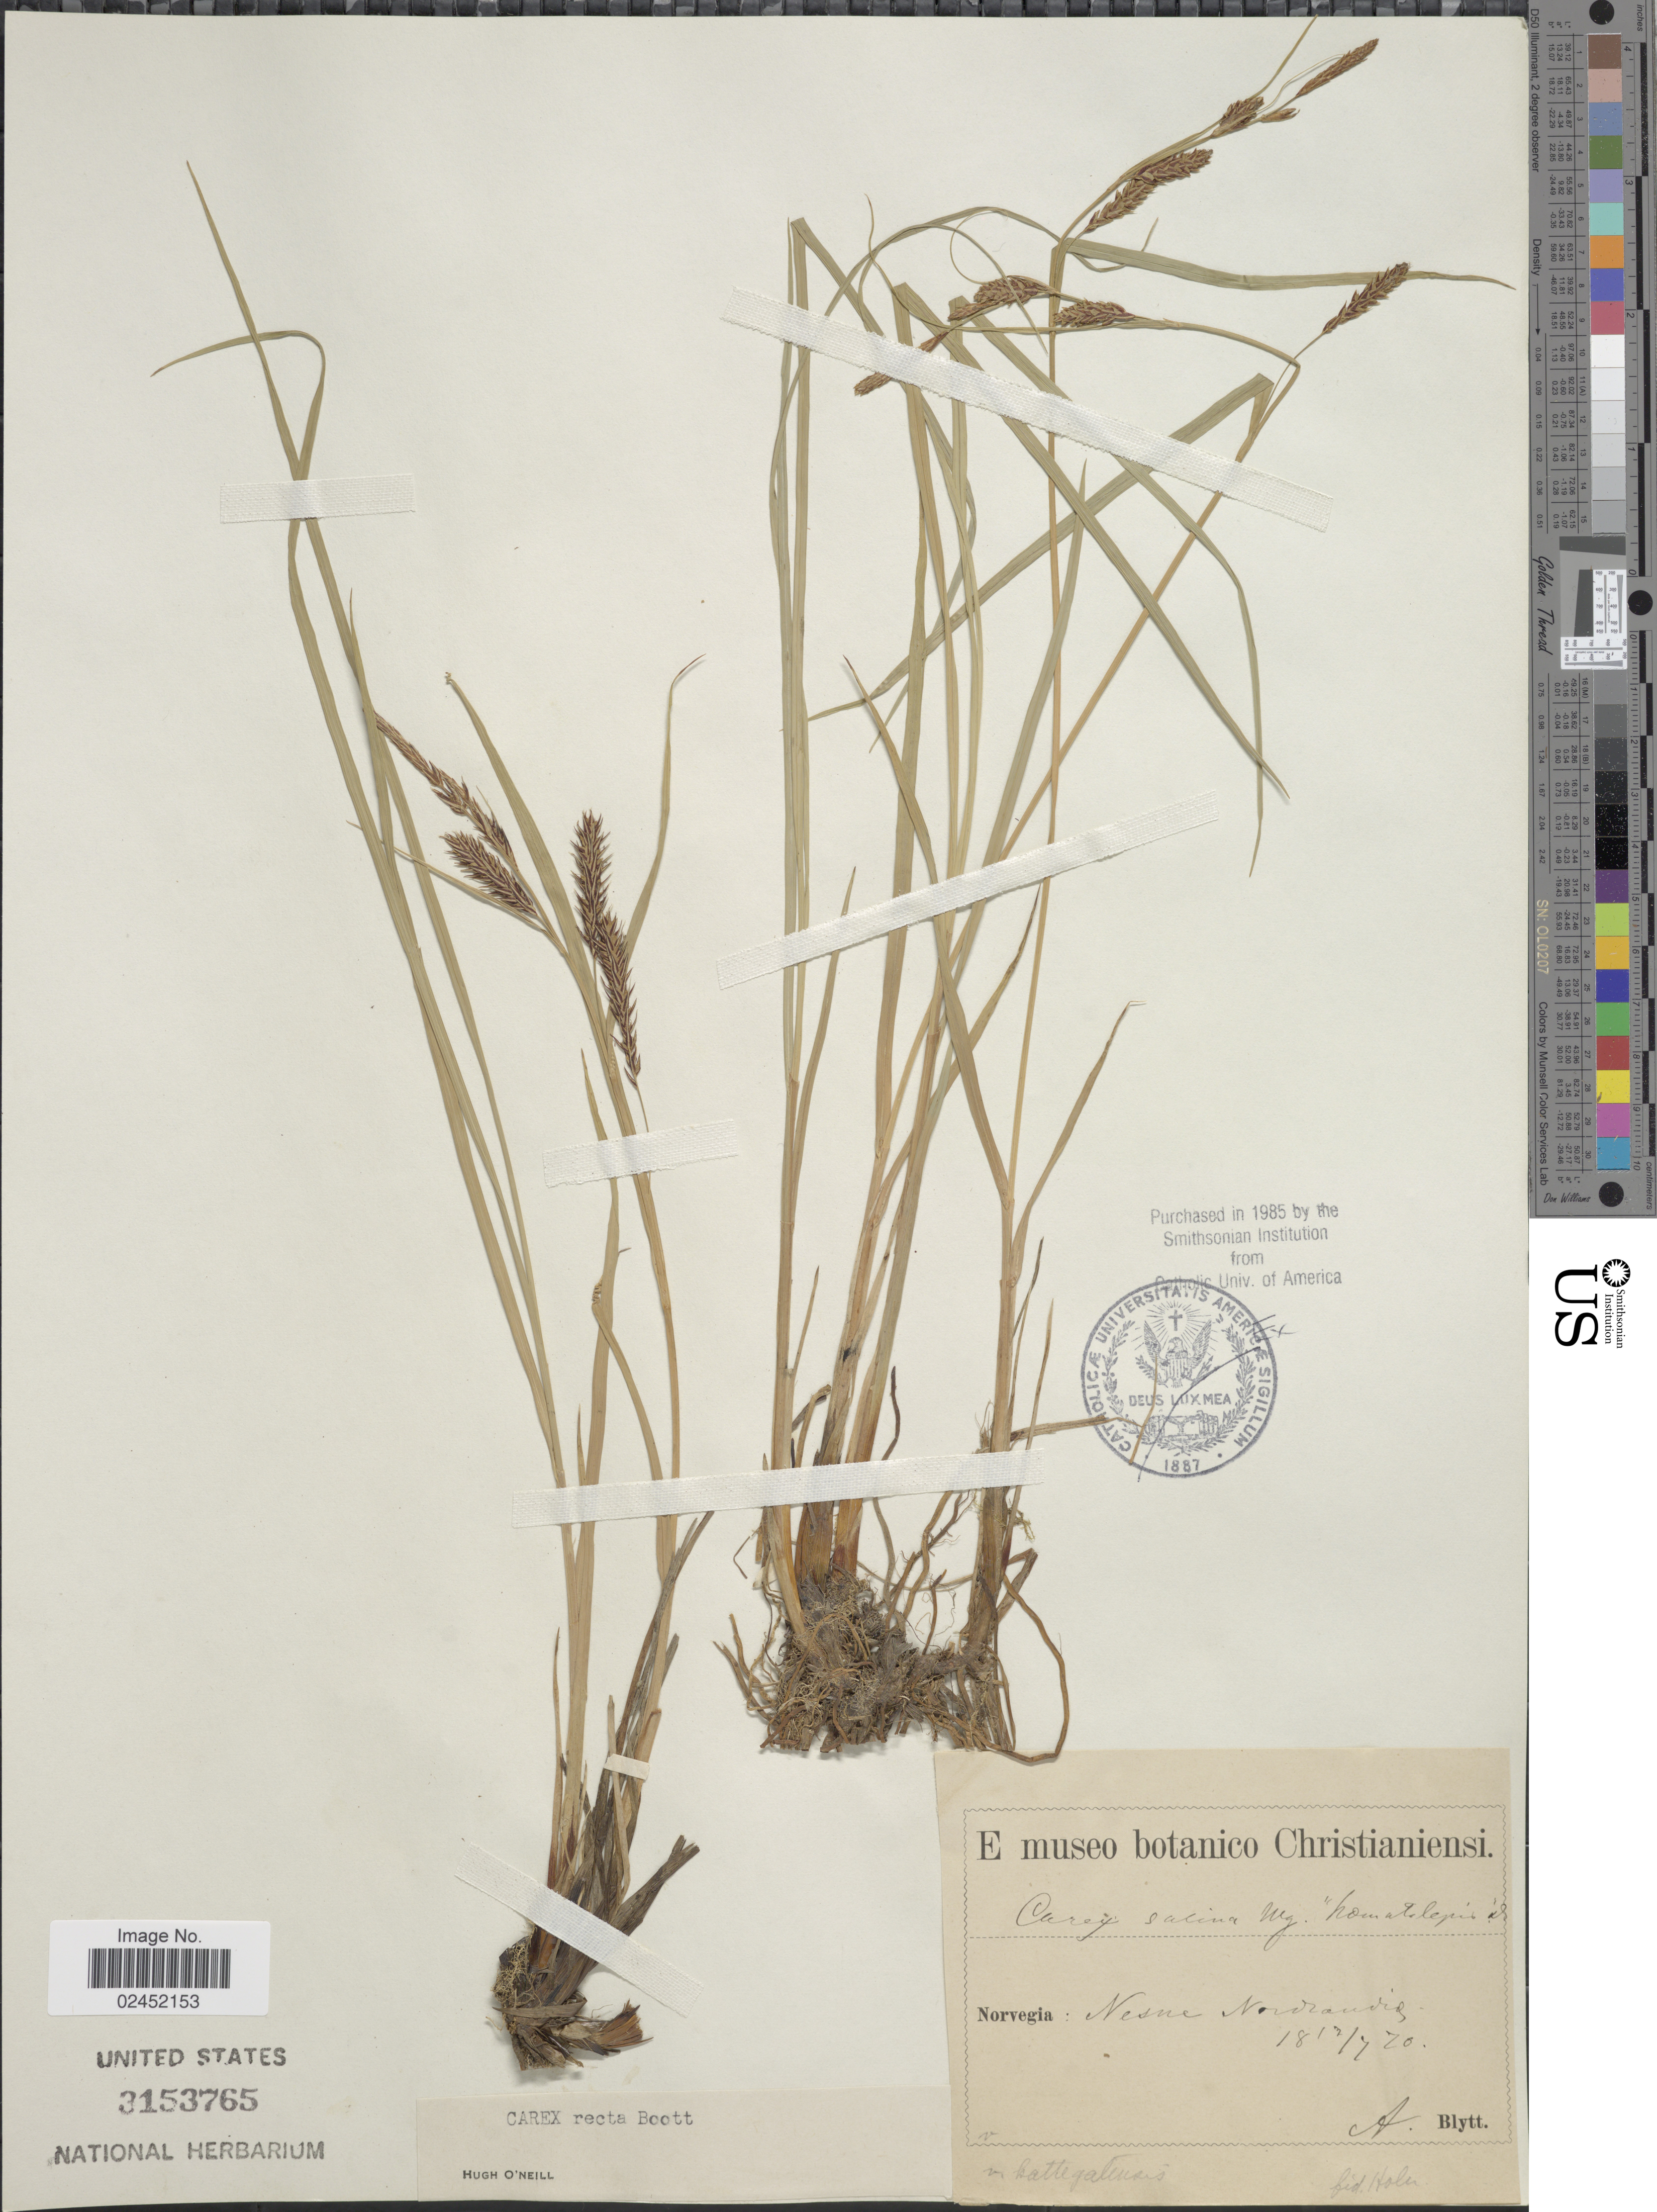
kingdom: Plantae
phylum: Tracheophyta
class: Liliopsida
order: Poales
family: Cyperaceae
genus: Carex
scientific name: Carex recta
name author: Boott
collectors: A. Blytt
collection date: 1820-07-12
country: Norway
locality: Norvegia: Nesne Nordlandia.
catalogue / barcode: US 3153765